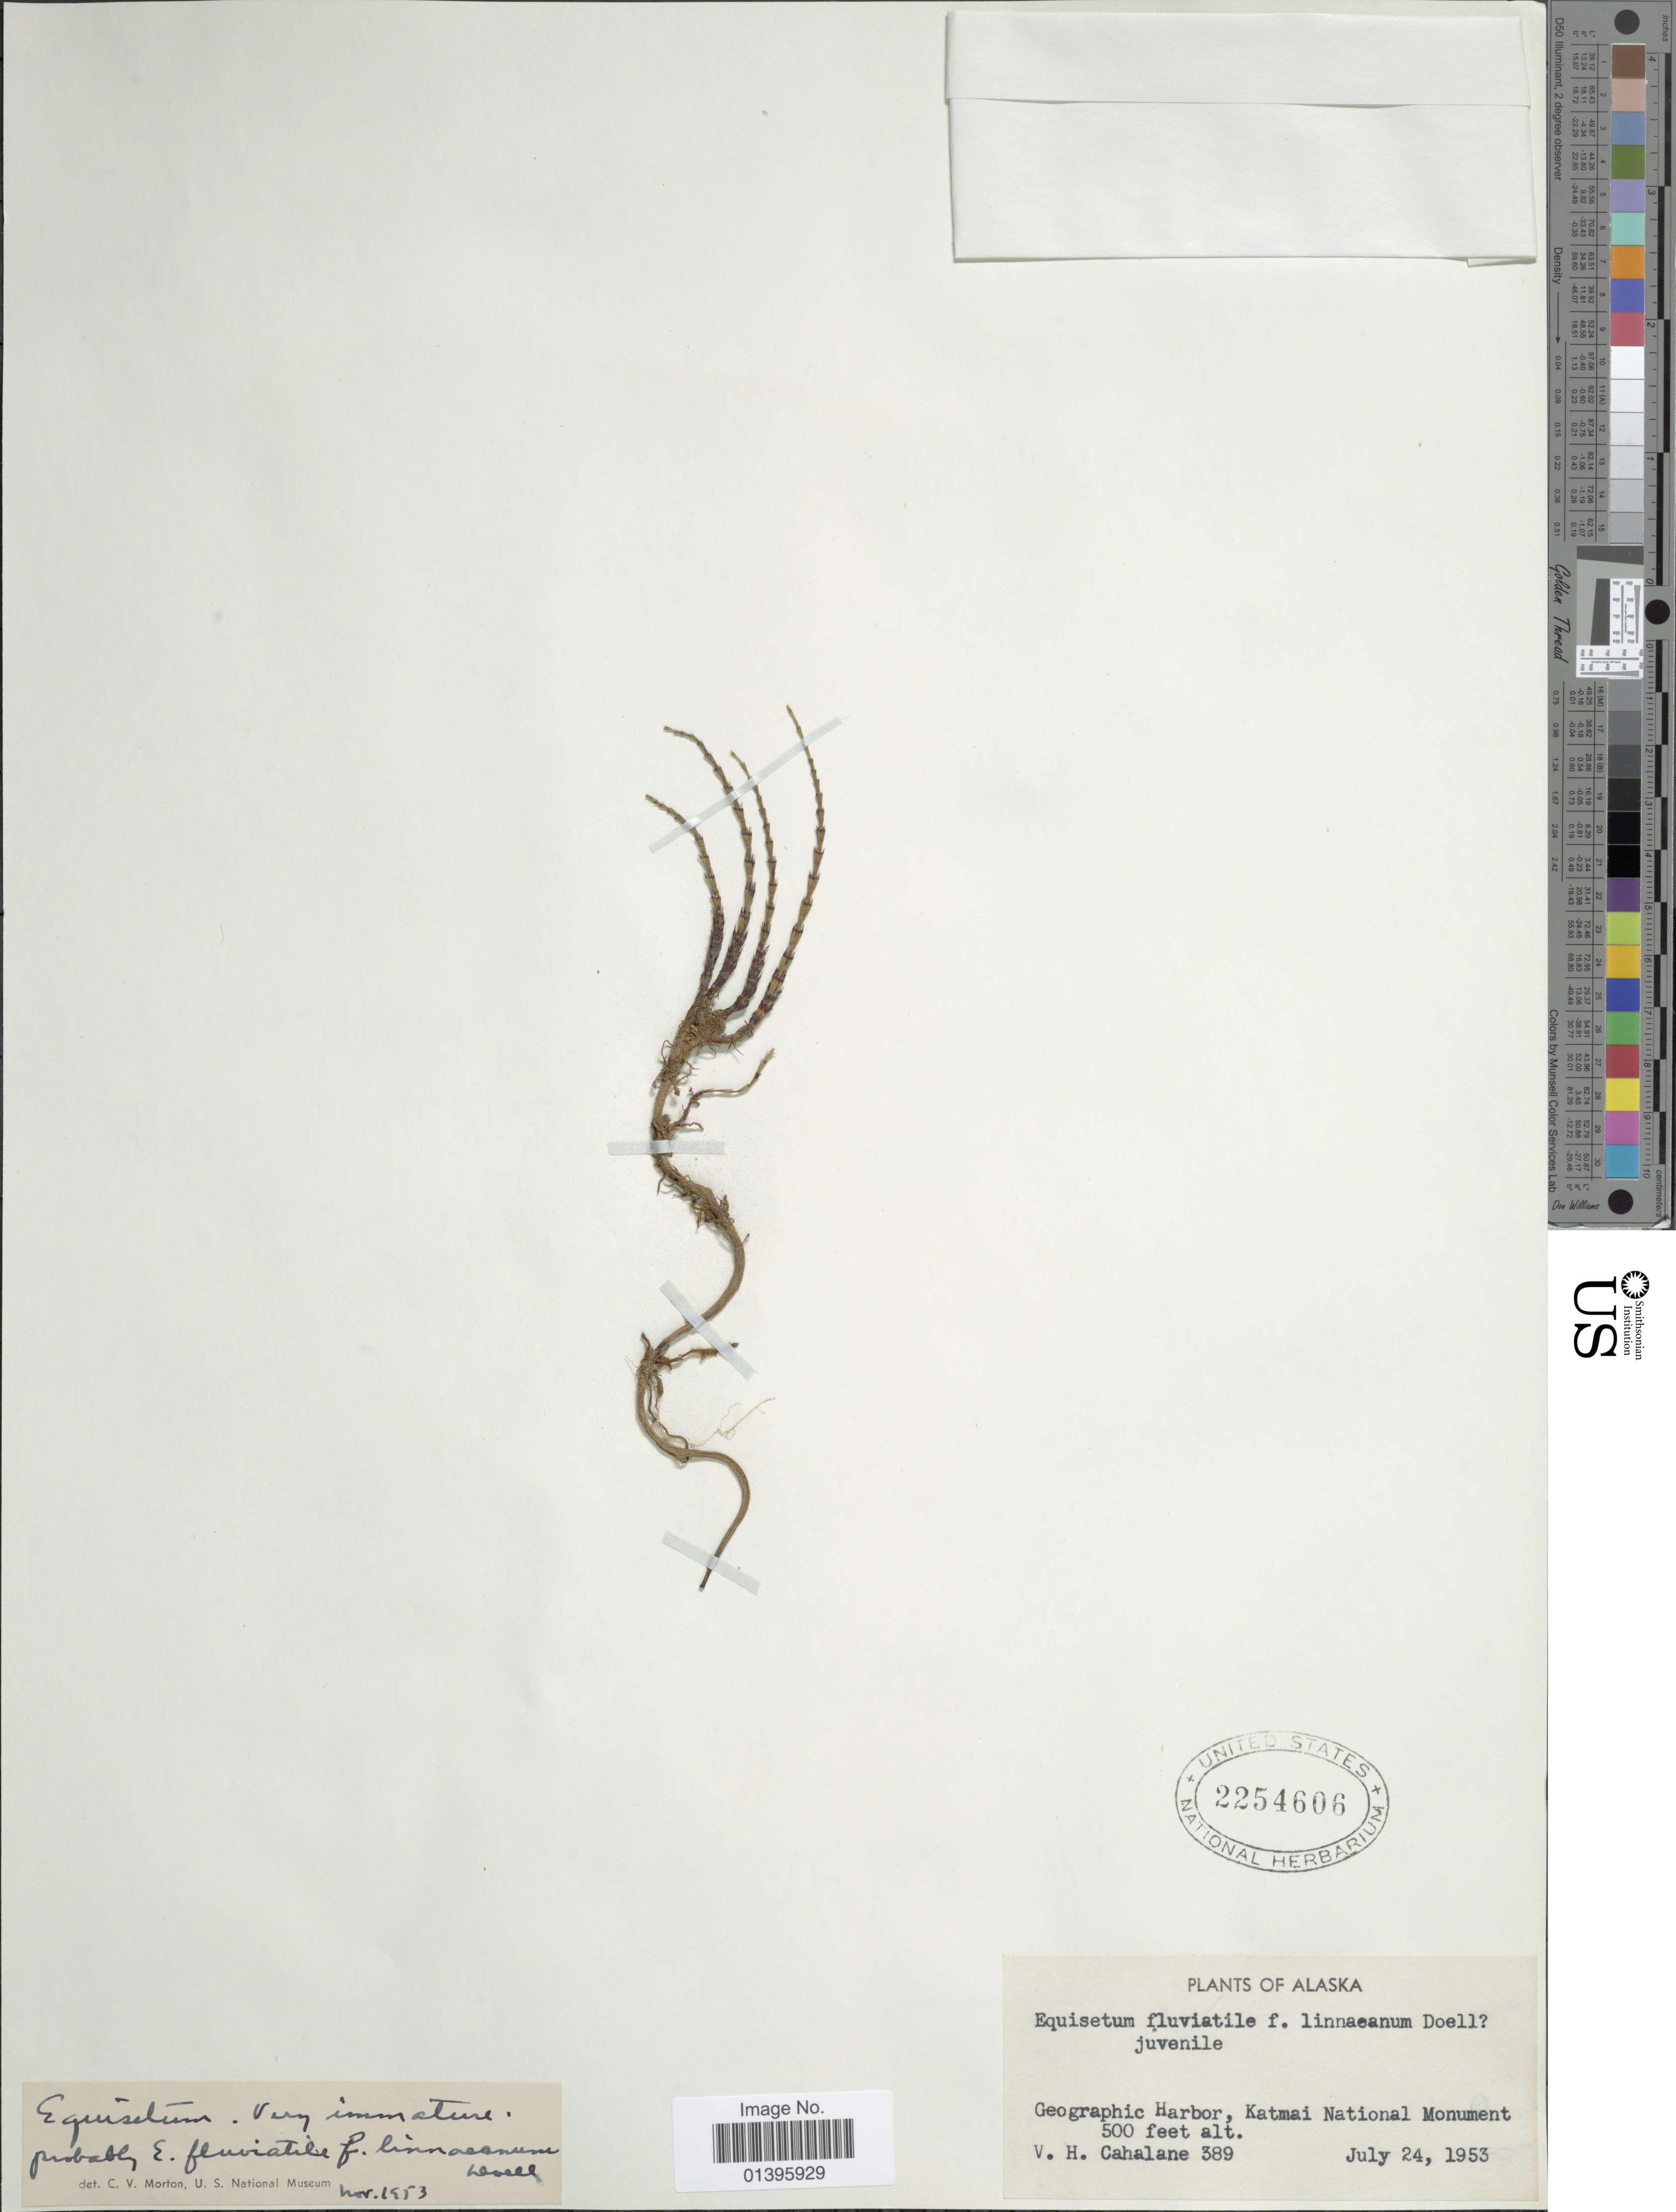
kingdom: Plantae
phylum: Tracheophyta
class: Polypodiopsida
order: Equisetales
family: Equisetaceae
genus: Equisetum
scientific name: Equisetum fluviatile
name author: L.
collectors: V. Cahalane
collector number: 389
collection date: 1953-07-24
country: United States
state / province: Alaska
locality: Geographic Harbor, Katmai National Monument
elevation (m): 152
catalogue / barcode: US 2254606